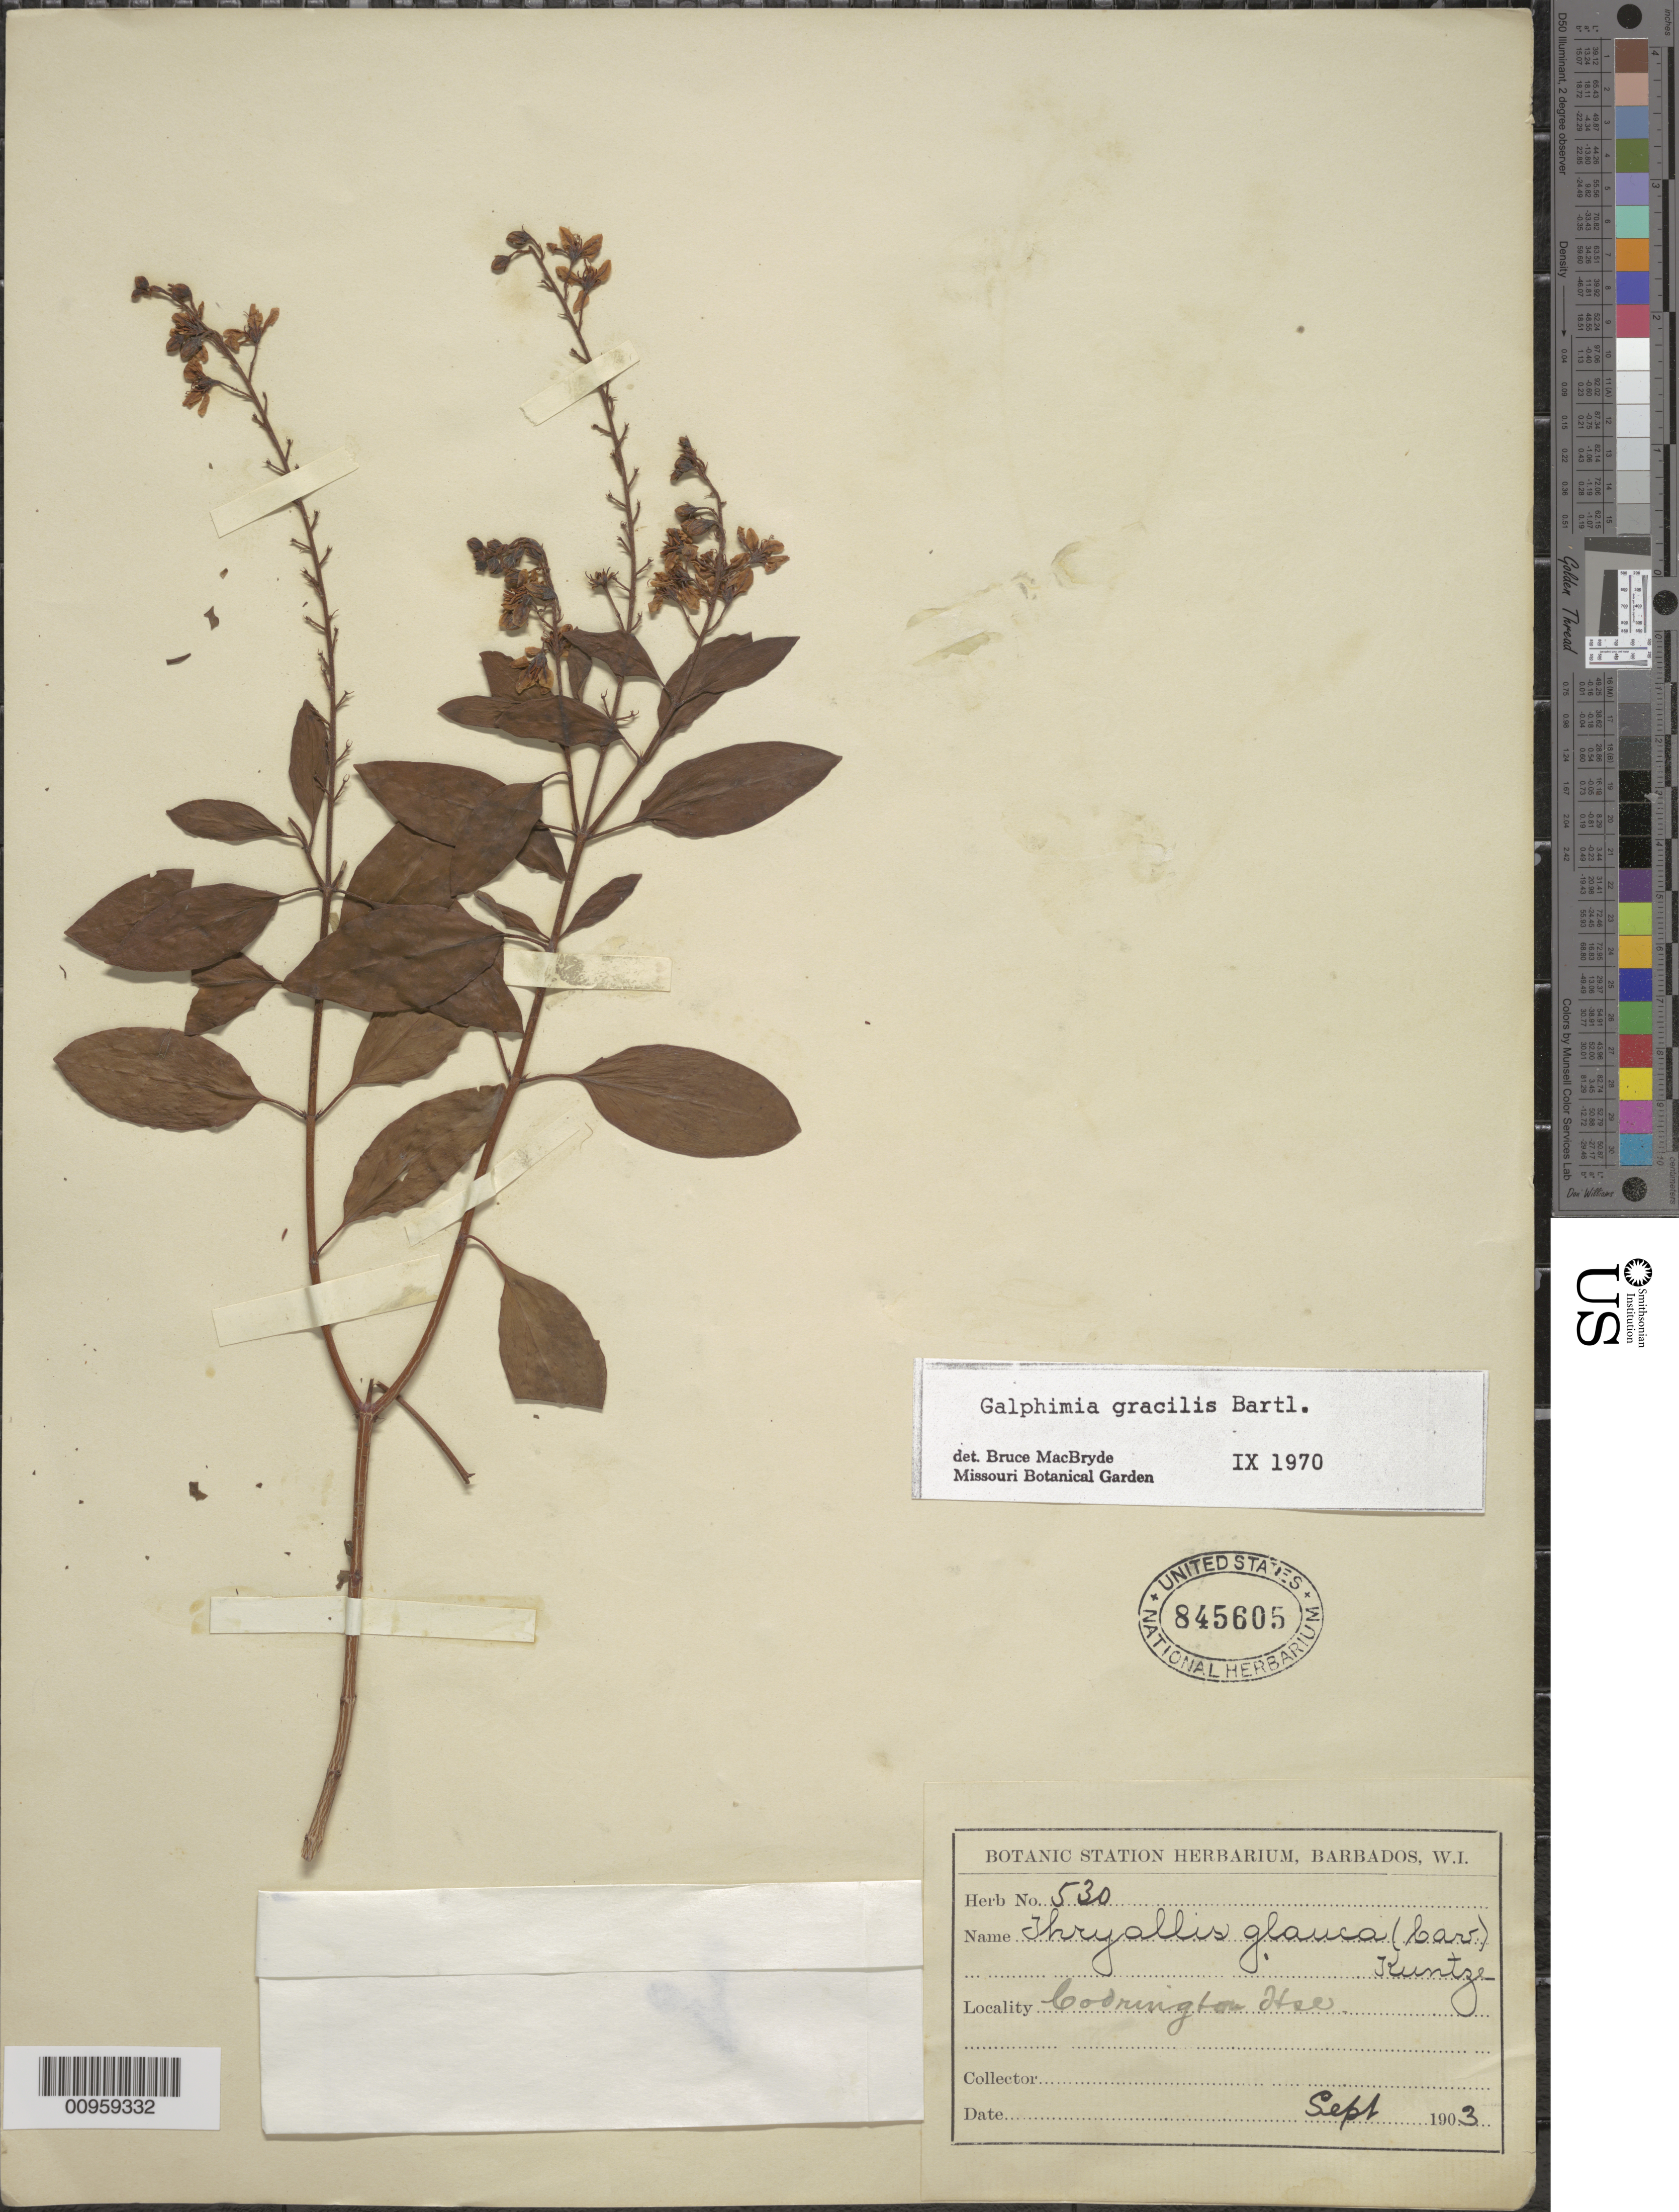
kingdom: Plantae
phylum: Tracheophyta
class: Magnoliopsida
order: Malpighiales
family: Malpighiaceae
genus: Galphimia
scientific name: Galphimia gracilis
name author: Bartl.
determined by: MacBryde, Bruce, (MO), Missouri Botanical Garden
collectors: ex herb. Bot. Sta. Barbados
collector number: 530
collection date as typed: Sep 1903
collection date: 1903-09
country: Barbados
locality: Codrington House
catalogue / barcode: US 845605